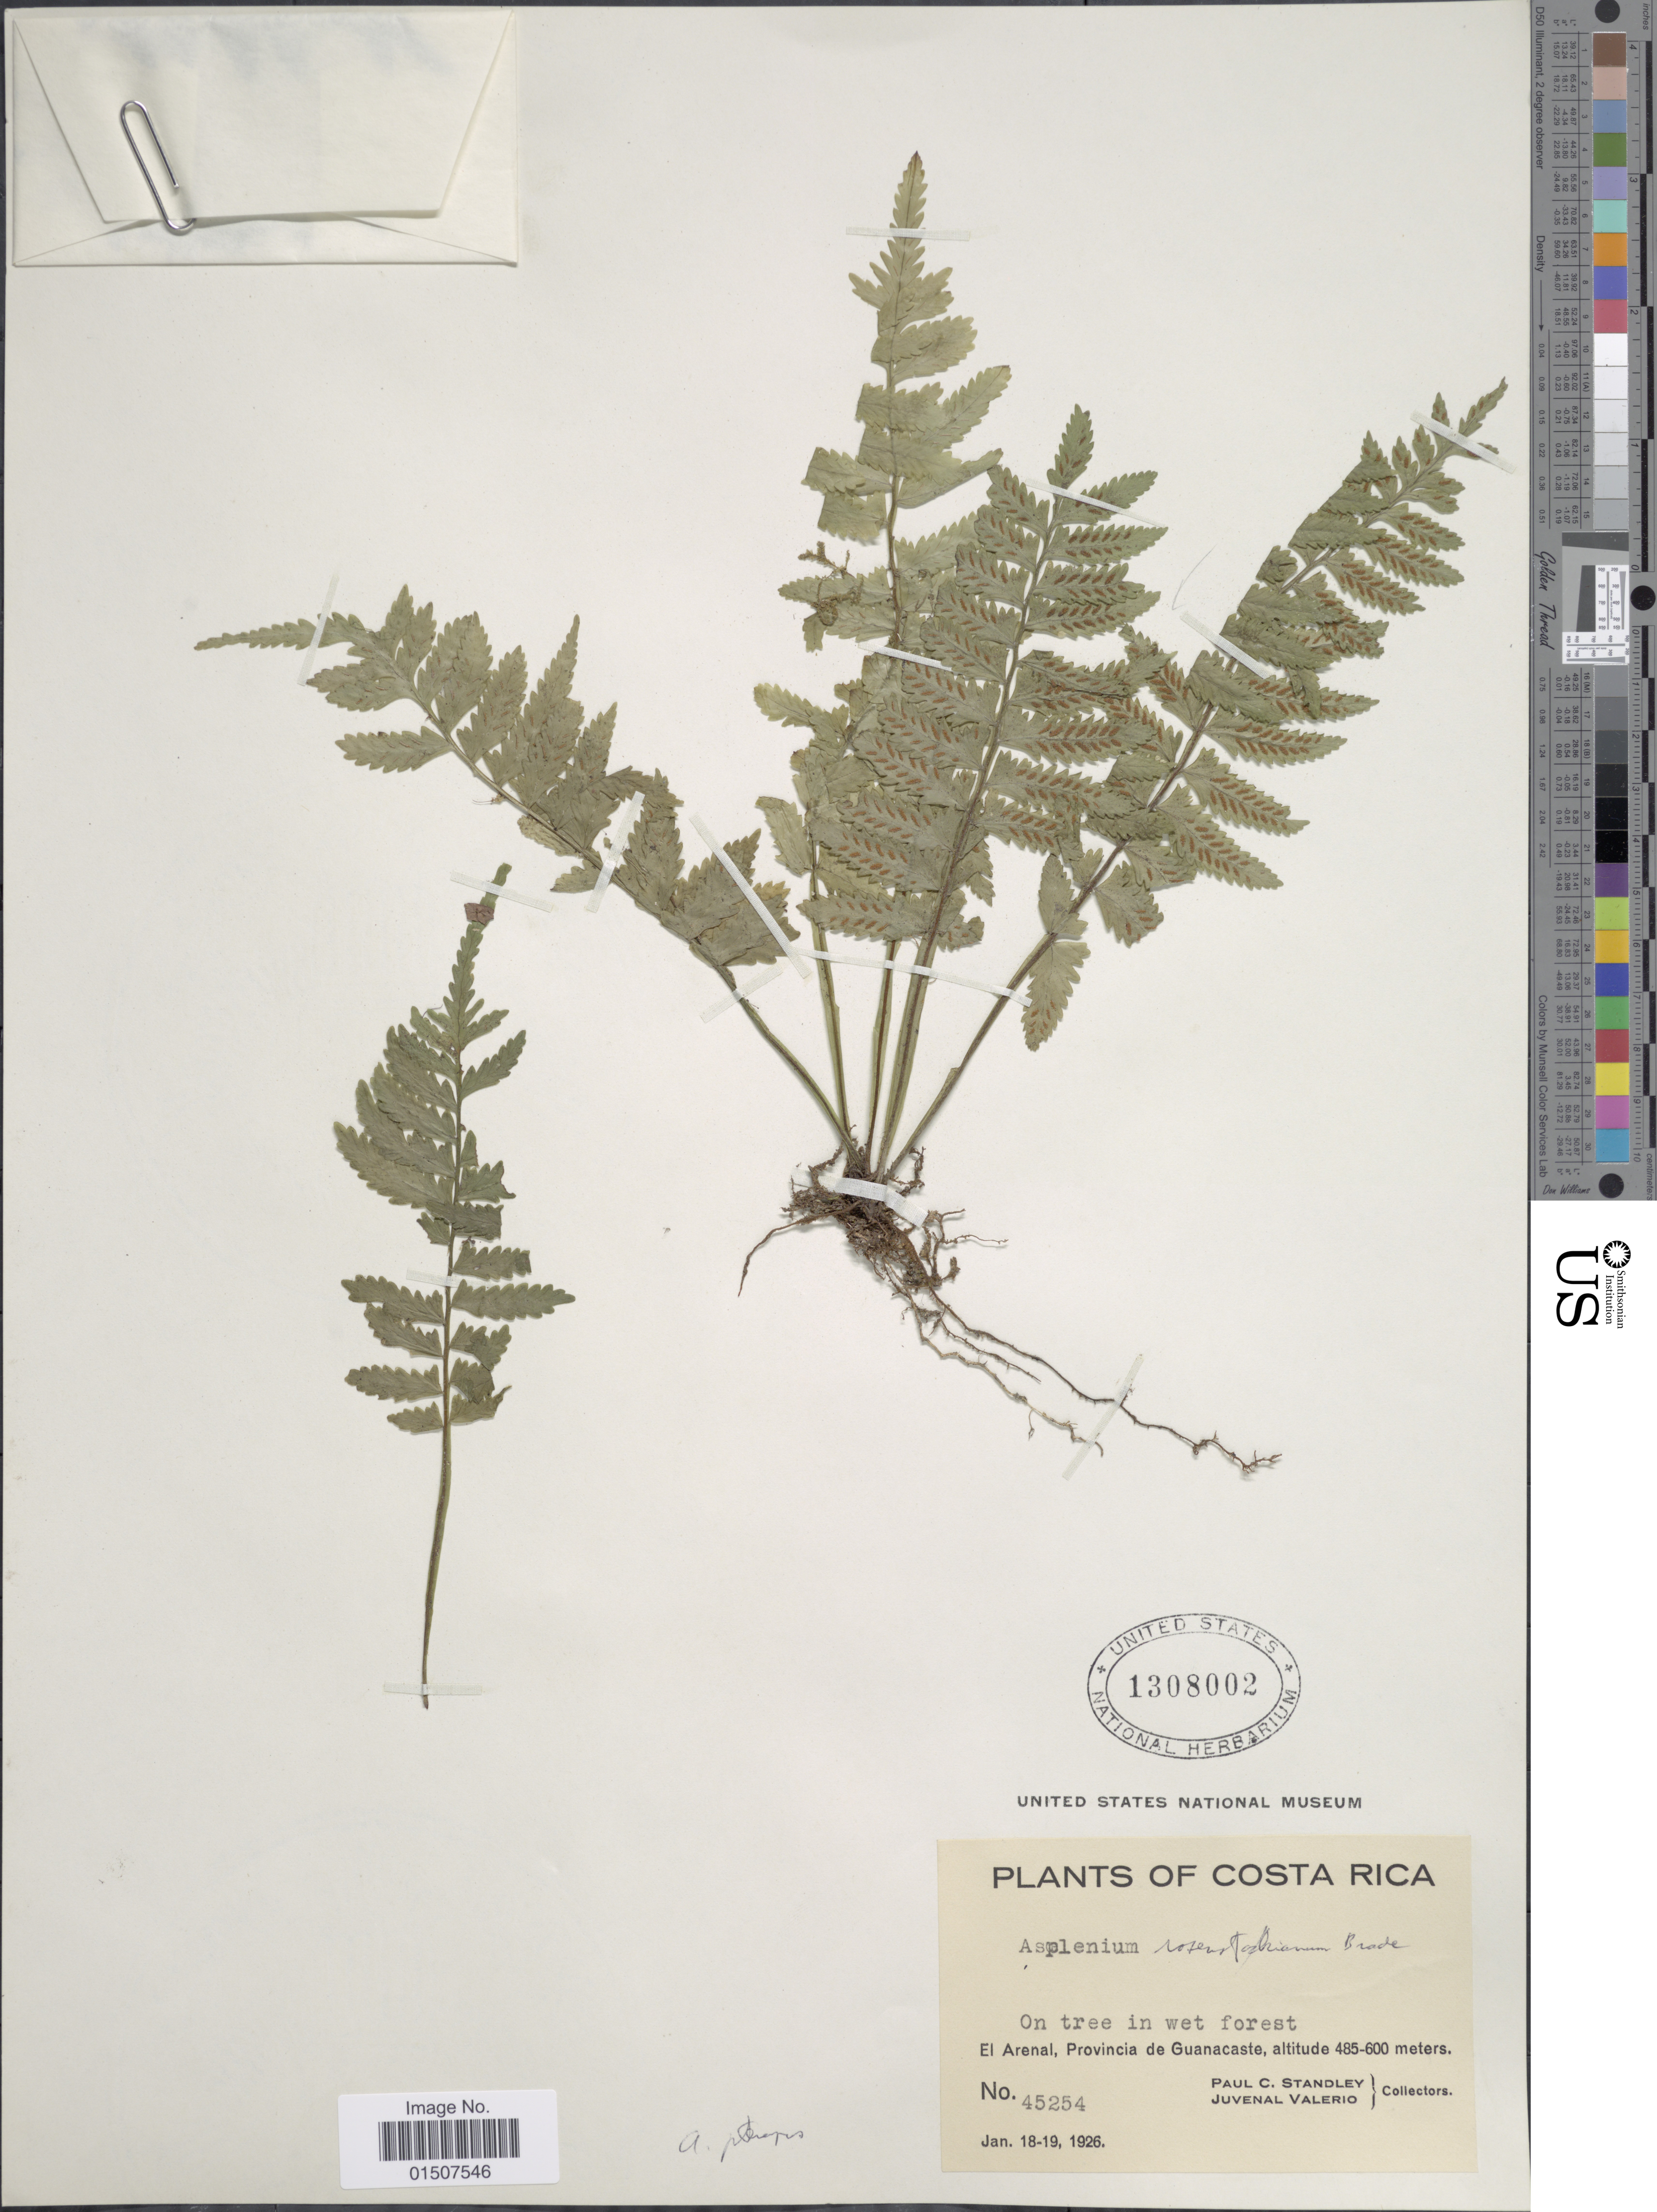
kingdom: Plantae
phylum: Tracheophyta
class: Polypodiopsida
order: Polypodiales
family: Aspleniaceae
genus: Asplenium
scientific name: Asplenium pteropus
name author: Kaulf.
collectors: P. C. Standley & J. Valerio R.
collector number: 45254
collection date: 1926-01-18/1926-01-19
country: Costa Rica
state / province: Guanacaste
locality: El Arenal, Provincia de Guanacaste.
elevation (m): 485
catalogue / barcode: US 1308002